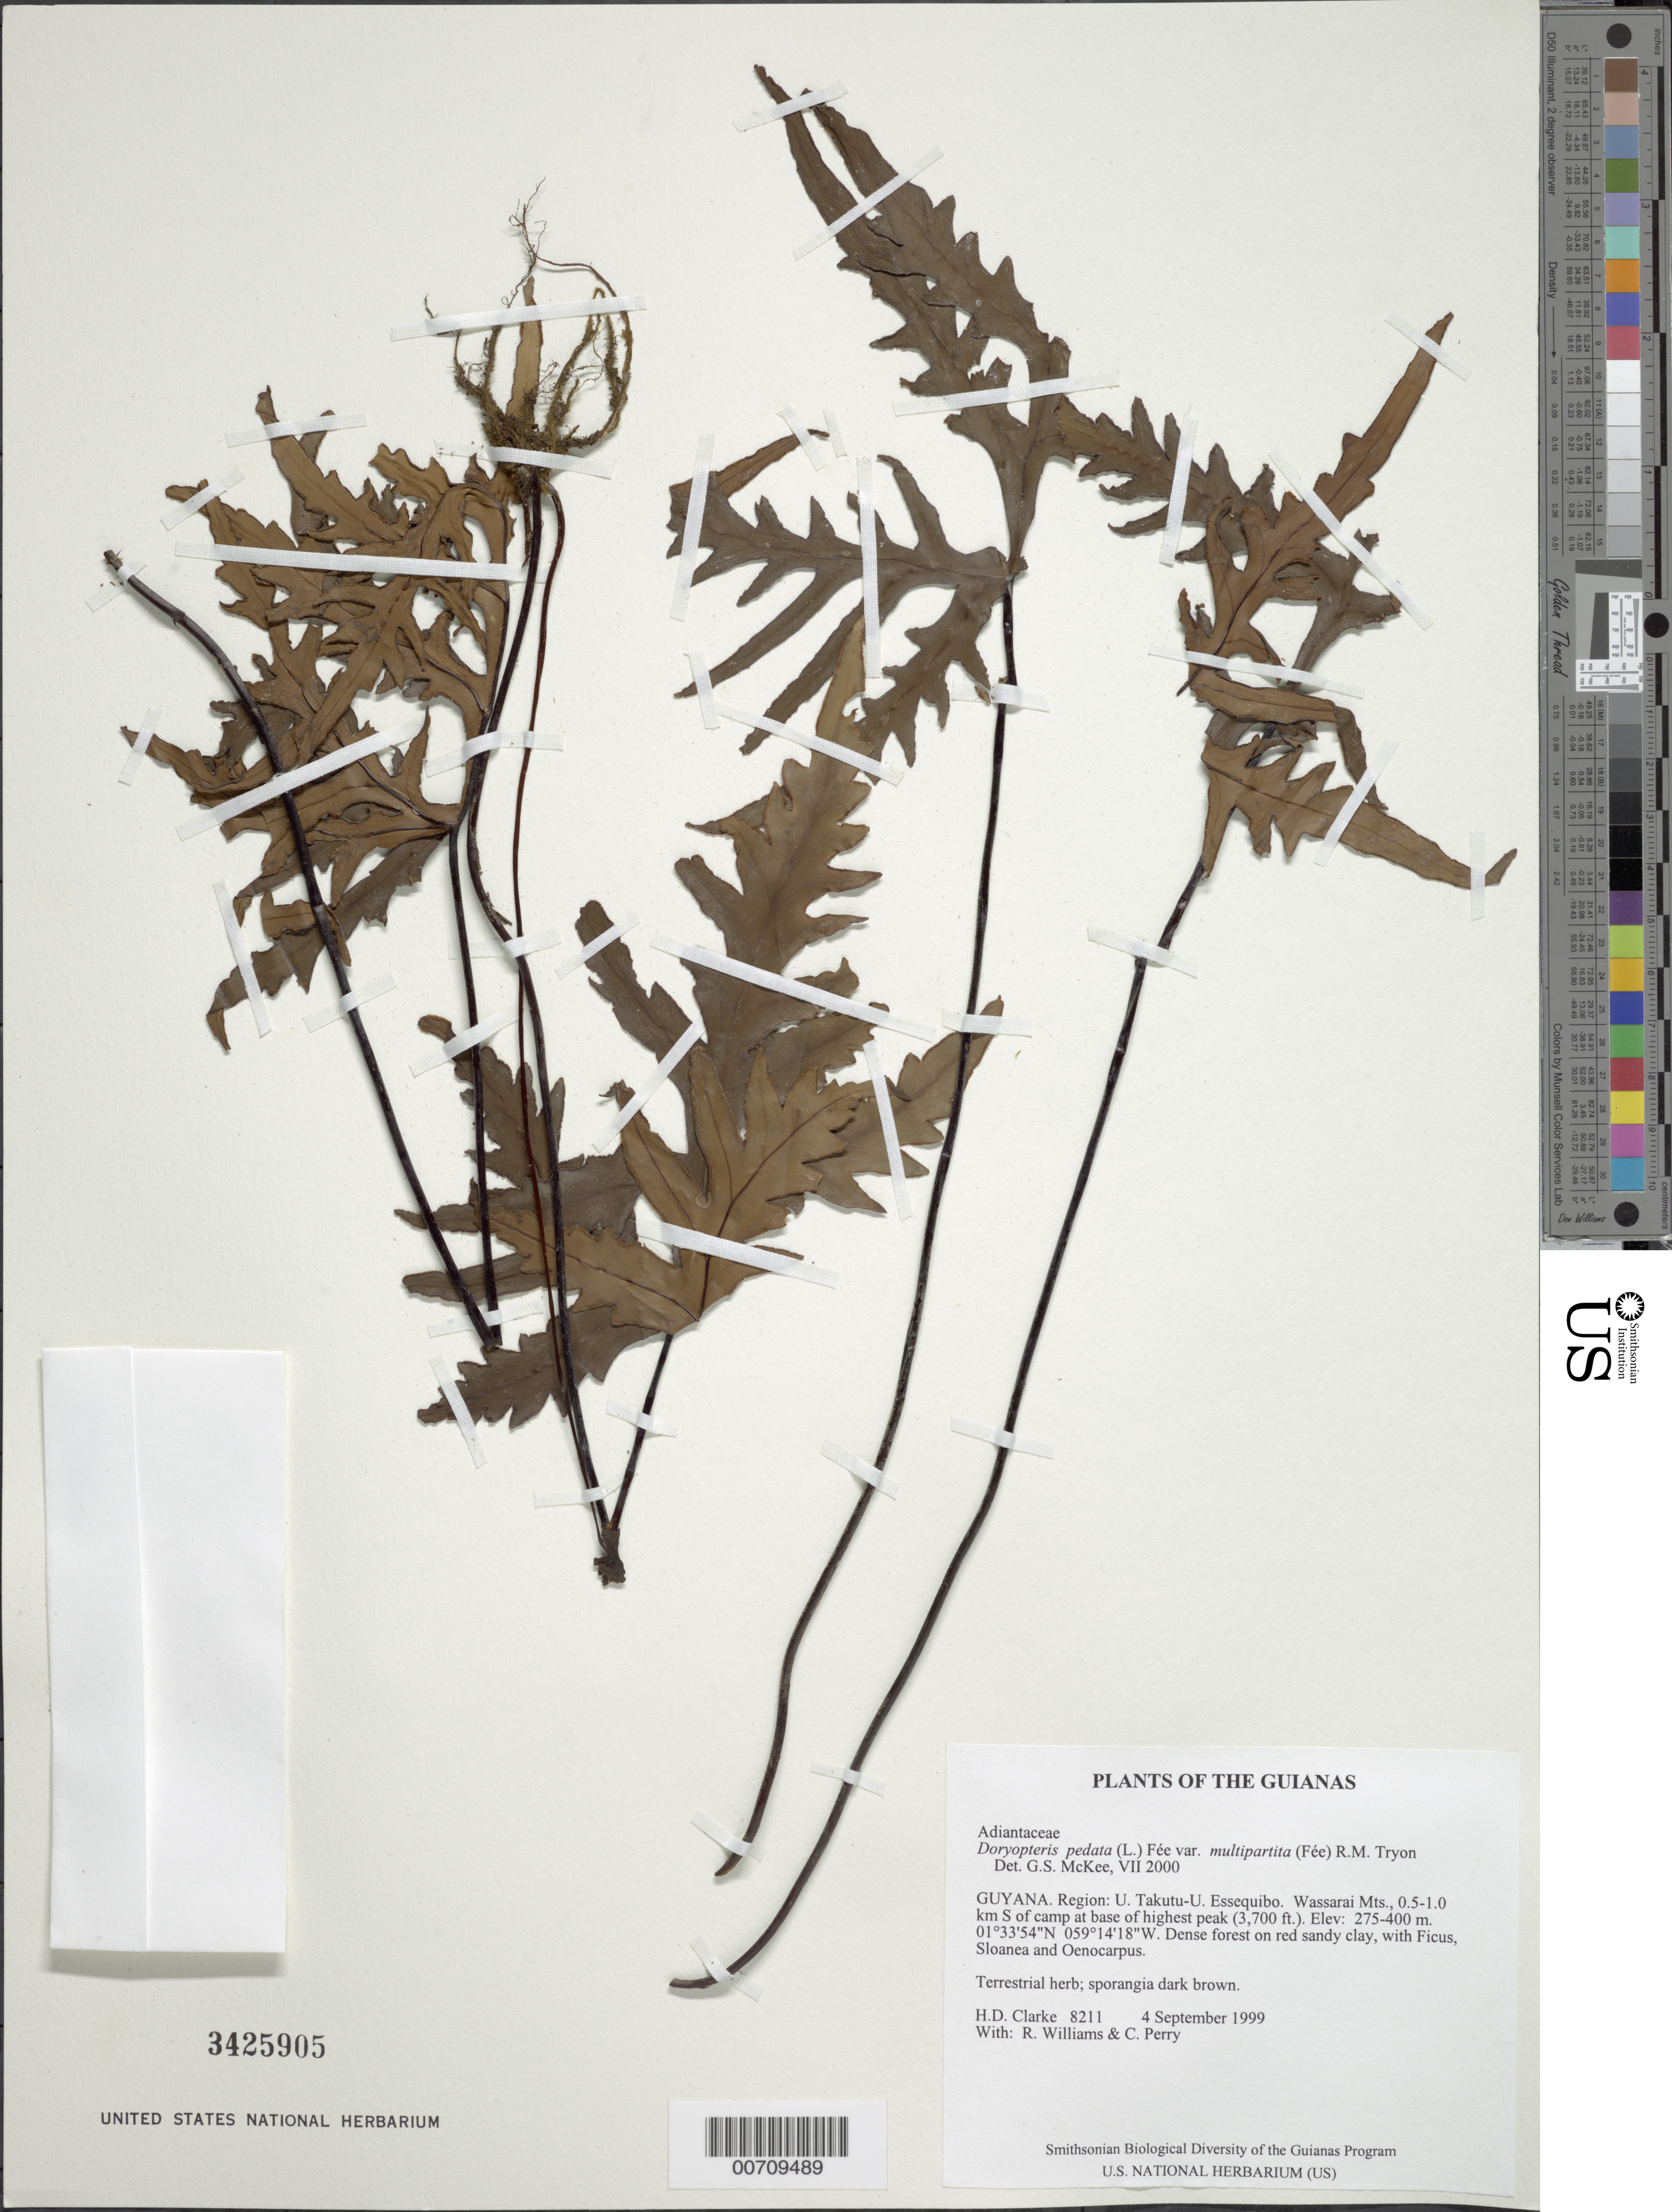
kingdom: Plantae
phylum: Tracheophyta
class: Polypodiopsida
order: Polypodiales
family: Pteridaceae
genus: Doryopteris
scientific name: Doryopteris pedata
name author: (L.) Fée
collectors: H. D. Clarke, R. Williams & C. Perry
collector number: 8211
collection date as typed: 4 September 1999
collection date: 1999-09-04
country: Guyana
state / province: U. Takutu-U. Essequibo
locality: Wassarai Mts., 0.5-1.0 km S of camp at base of highest peak (3,700 ft.)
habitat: Dense forest on red sandy clay, with Ficus, Sloanea and Oenocarpus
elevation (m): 275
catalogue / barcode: US 3425905